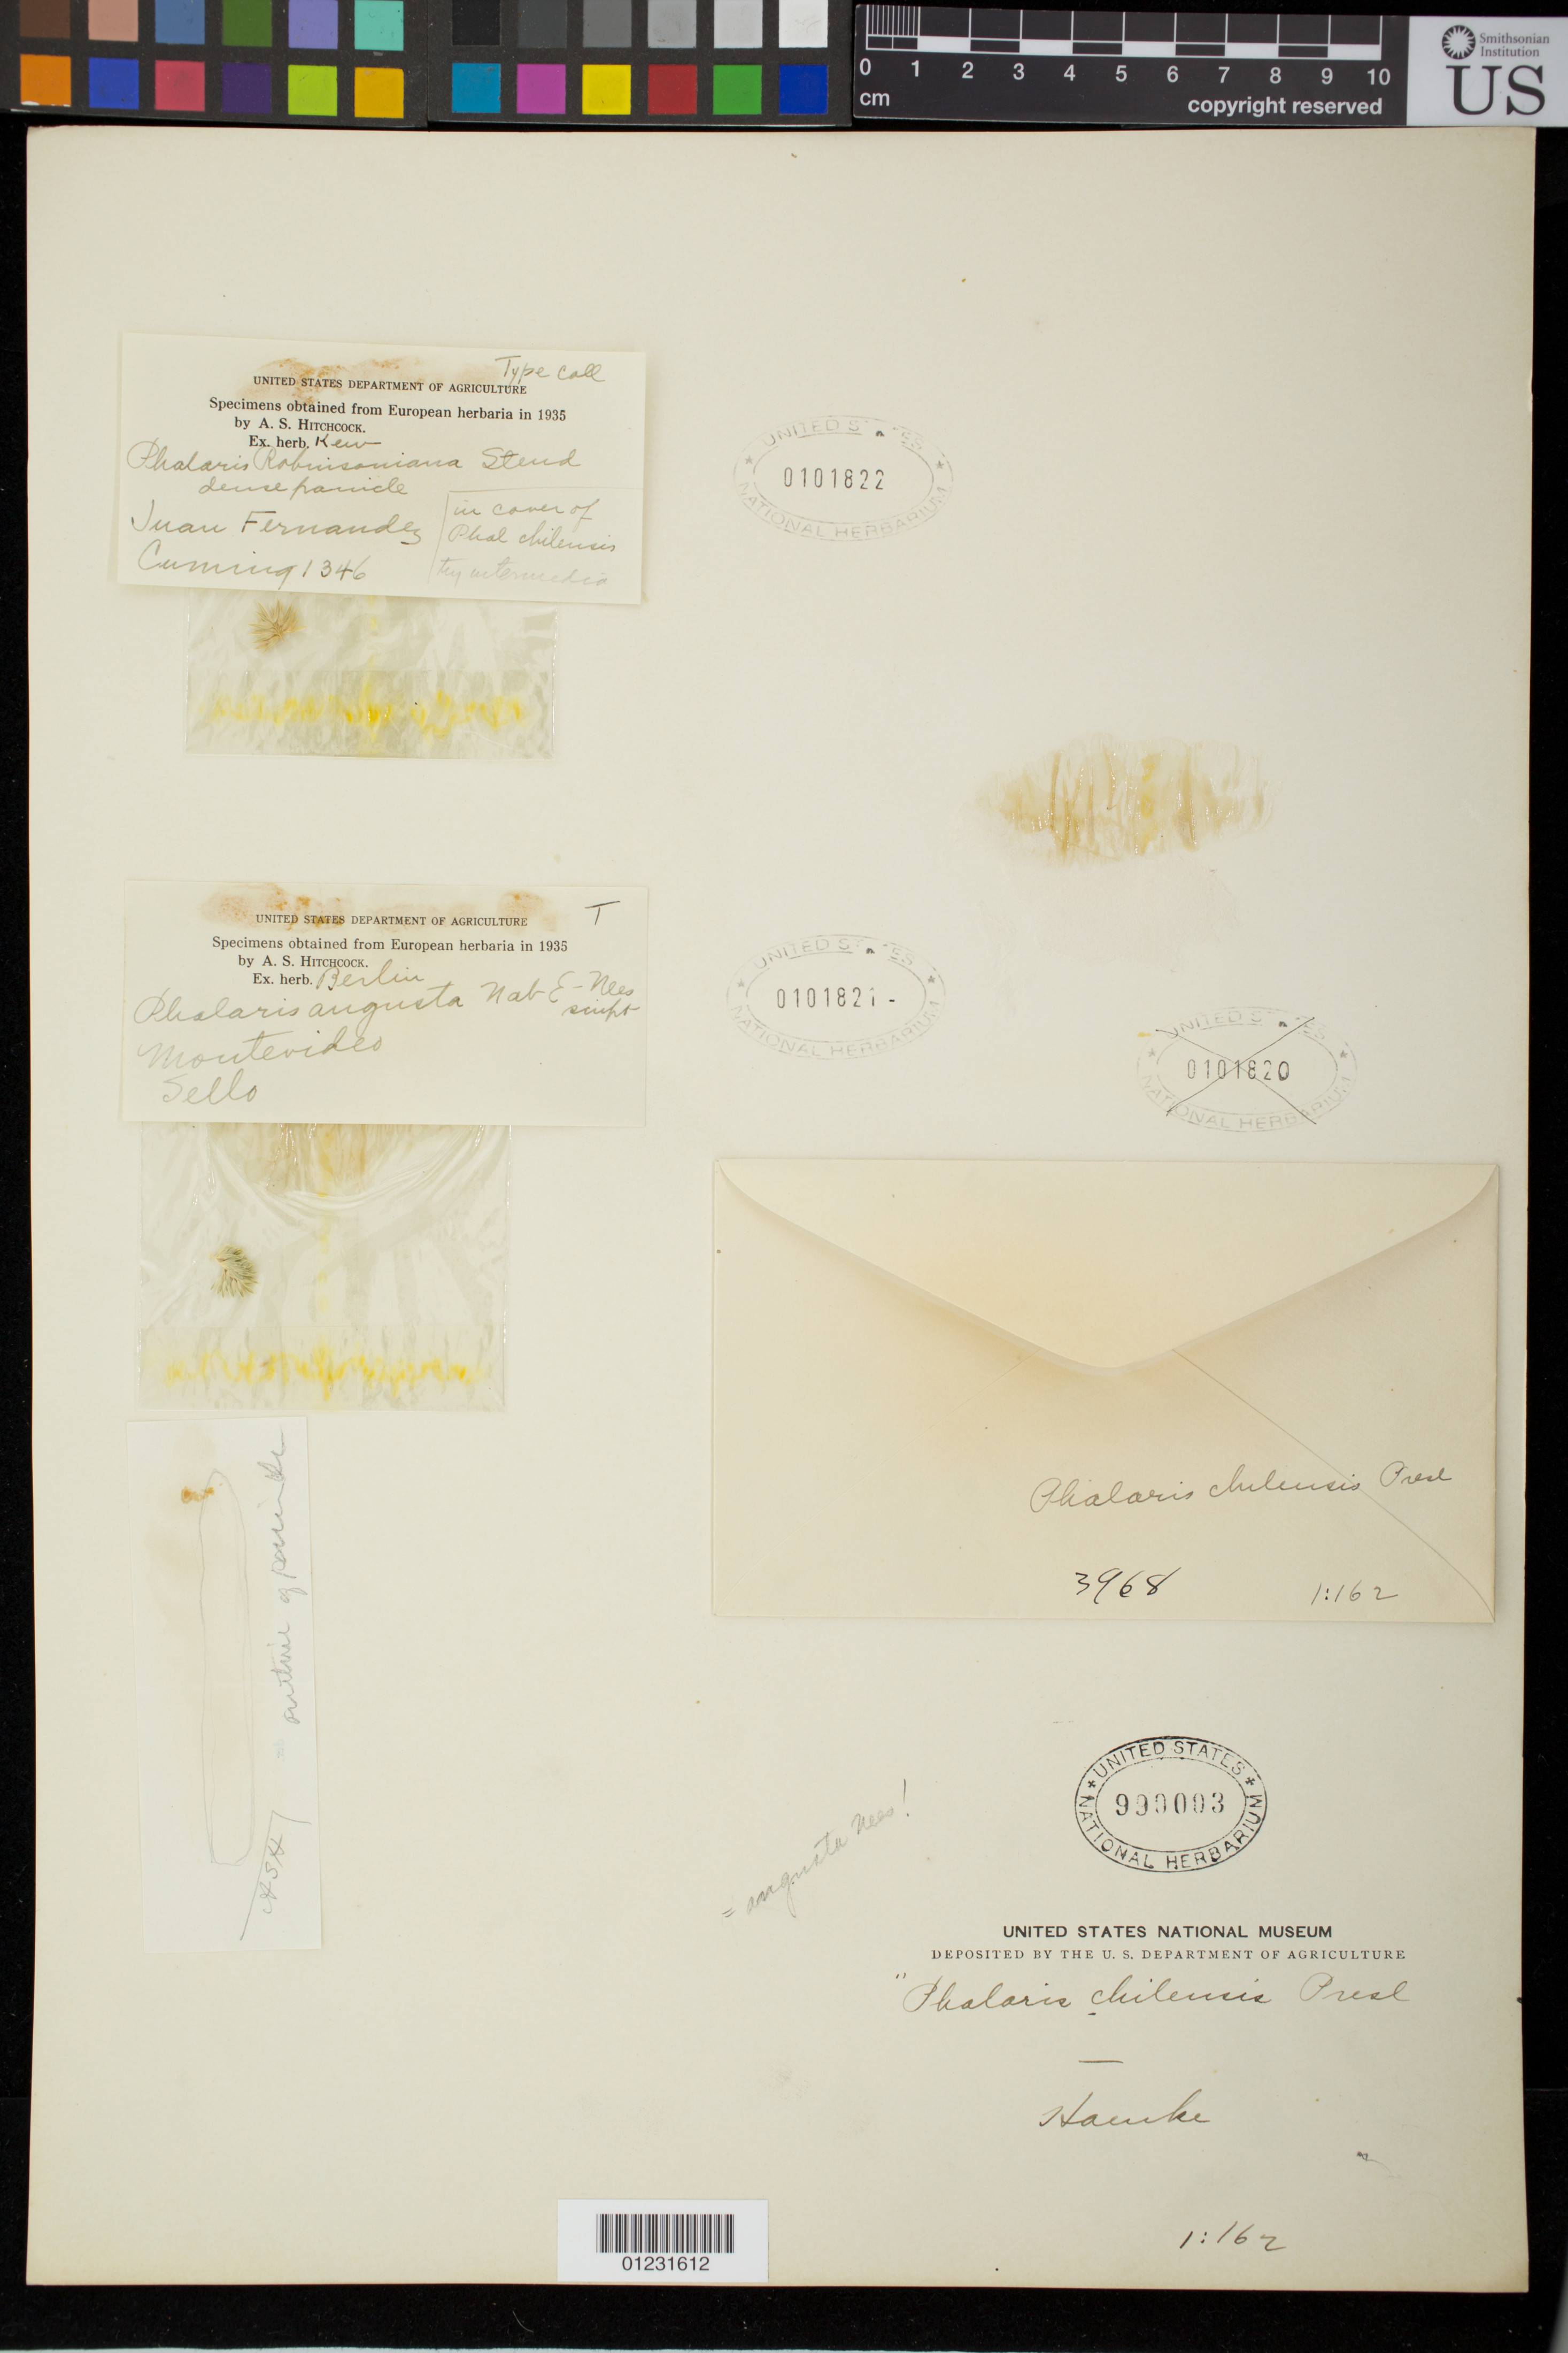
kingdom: Plantae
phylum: Tracheophyta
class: Liliopsida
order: Poales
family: Poaceae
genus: Phalaris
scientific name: Phalaris angusta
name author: Nees ex Trin.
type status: Type Collection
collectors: T. P. X. Haenke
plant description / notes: Fragmentary material of type specimen.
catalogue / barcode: US 990003-2